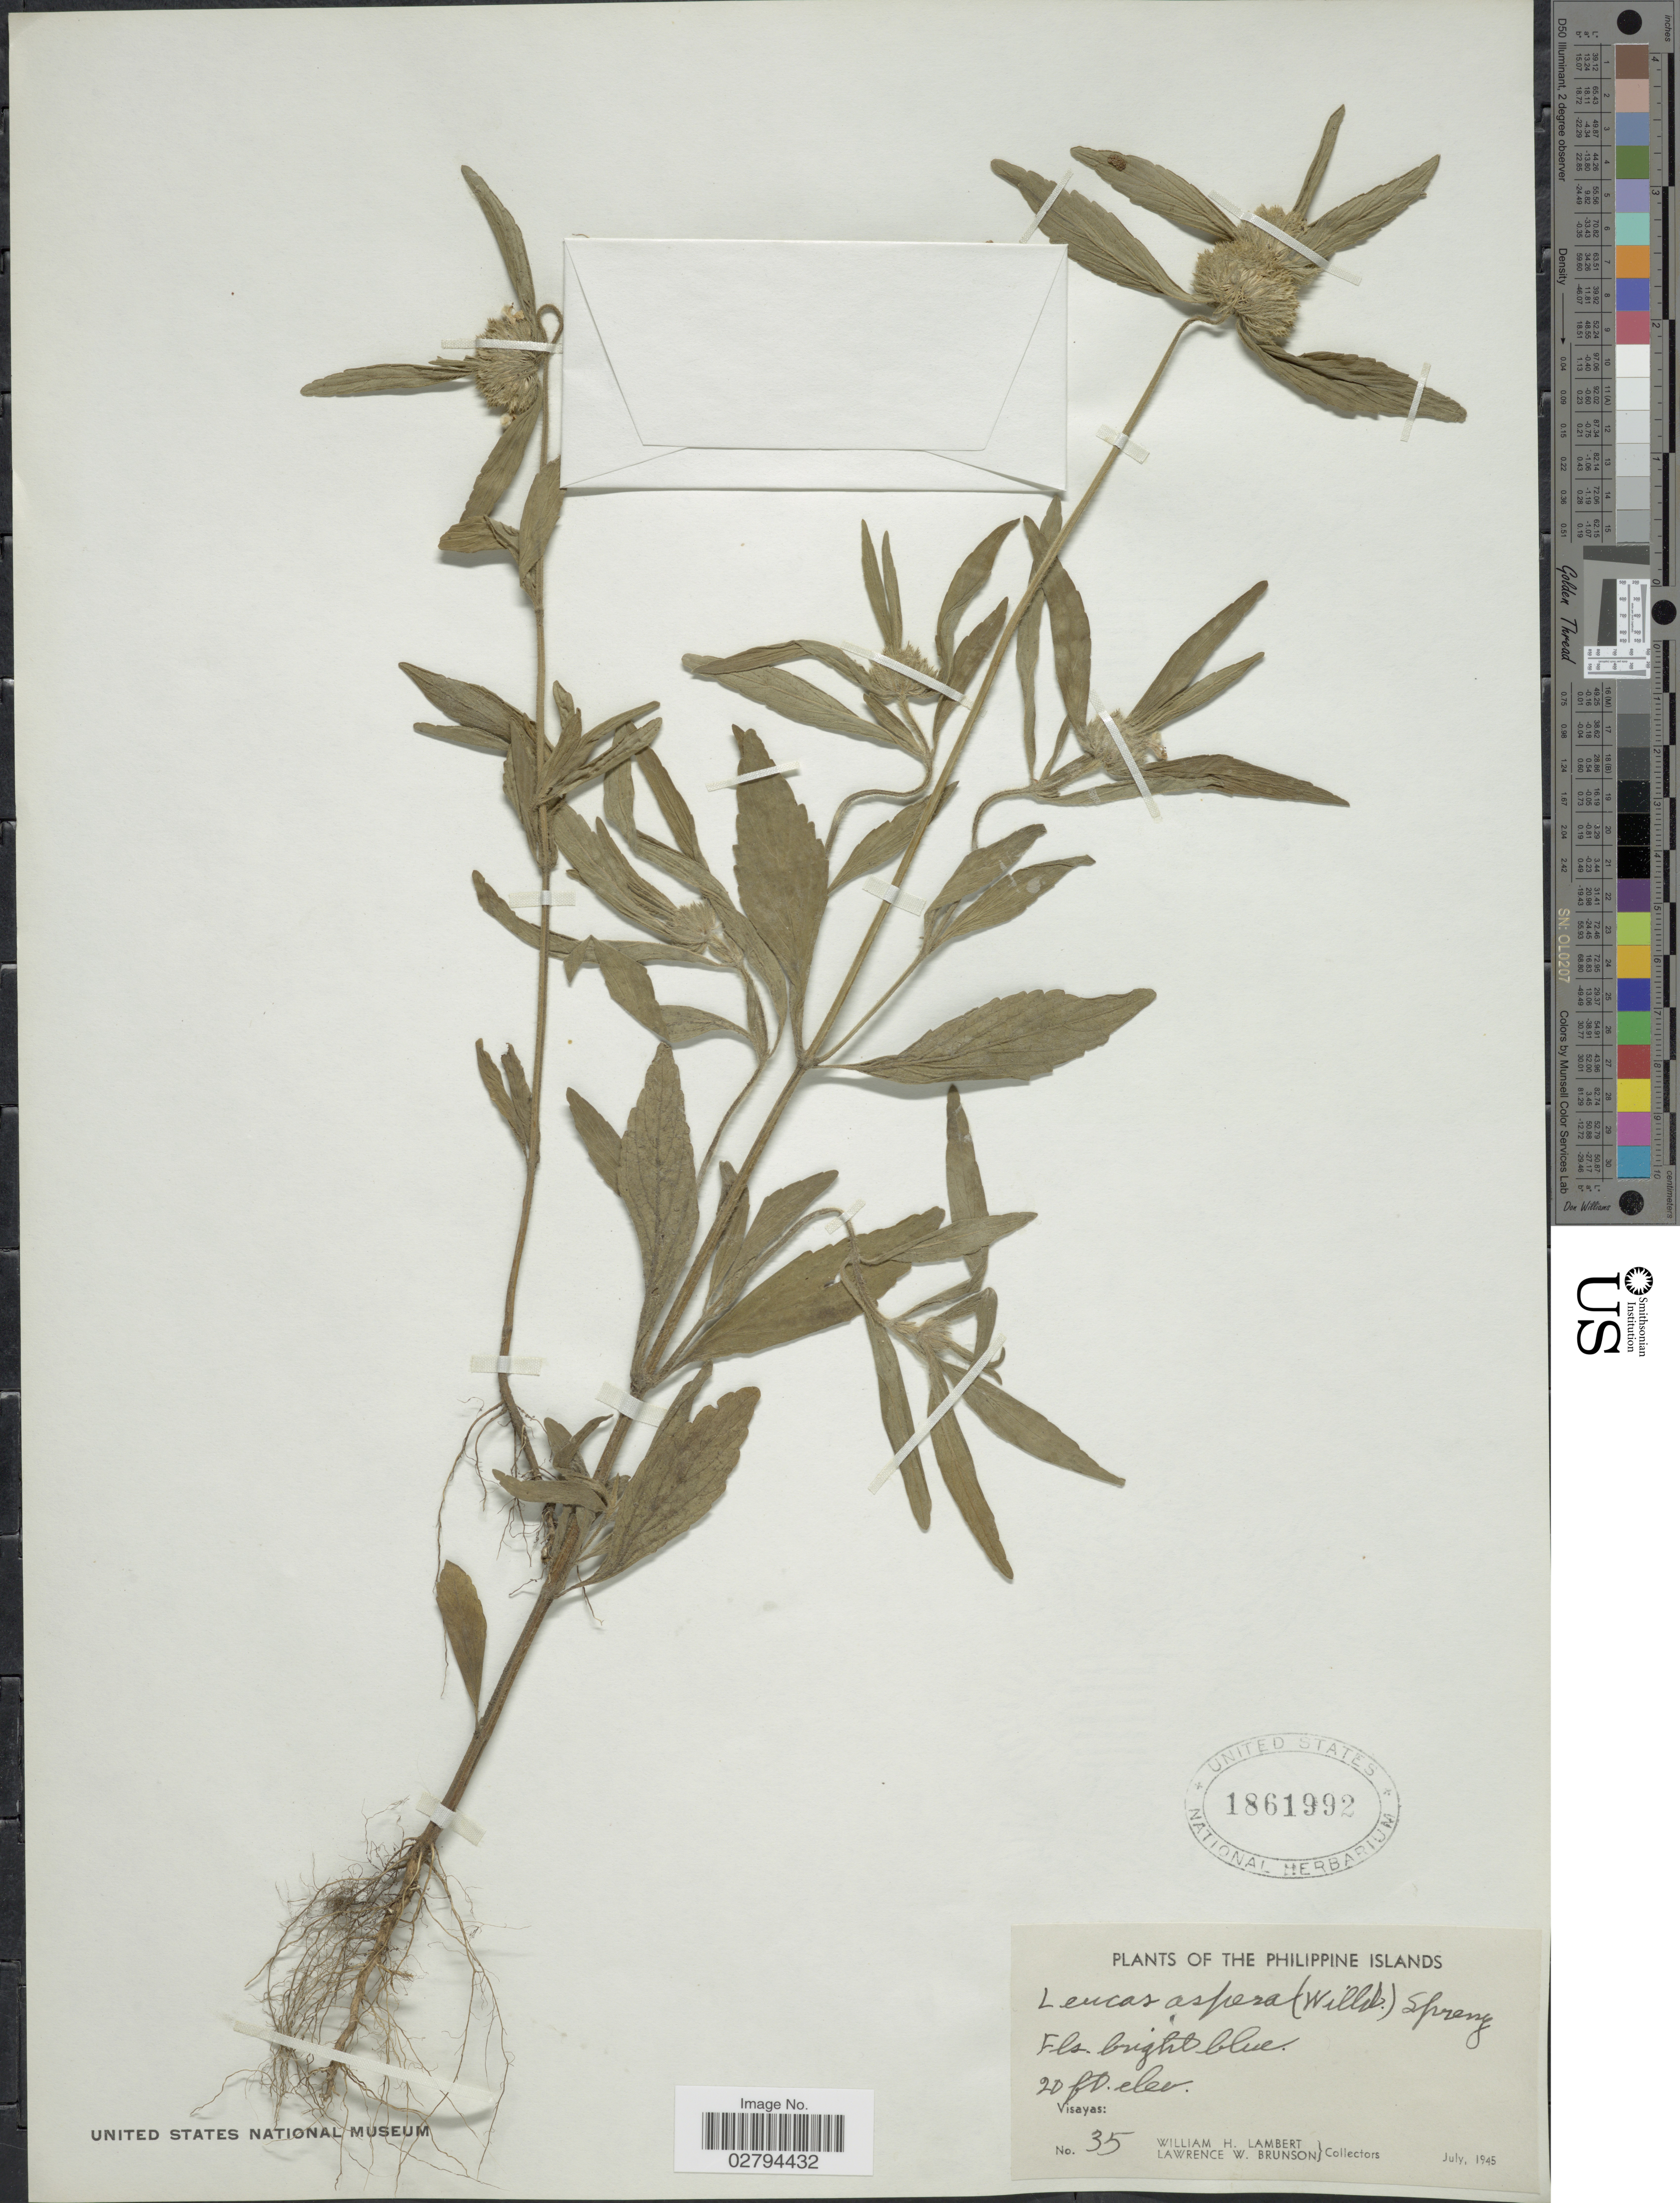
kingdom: Plantae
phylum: Tracheophyta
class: Magnoliopsida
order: Lamiales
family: Lamiaceae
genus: Leucas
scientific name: Leucas aspera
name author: Spreng.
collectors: W. Lambert & L. Brunson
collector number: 35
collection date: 1945-07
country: Philippines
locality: The Philippine Islands. Visayas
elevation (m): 6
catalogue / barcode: US 1861992